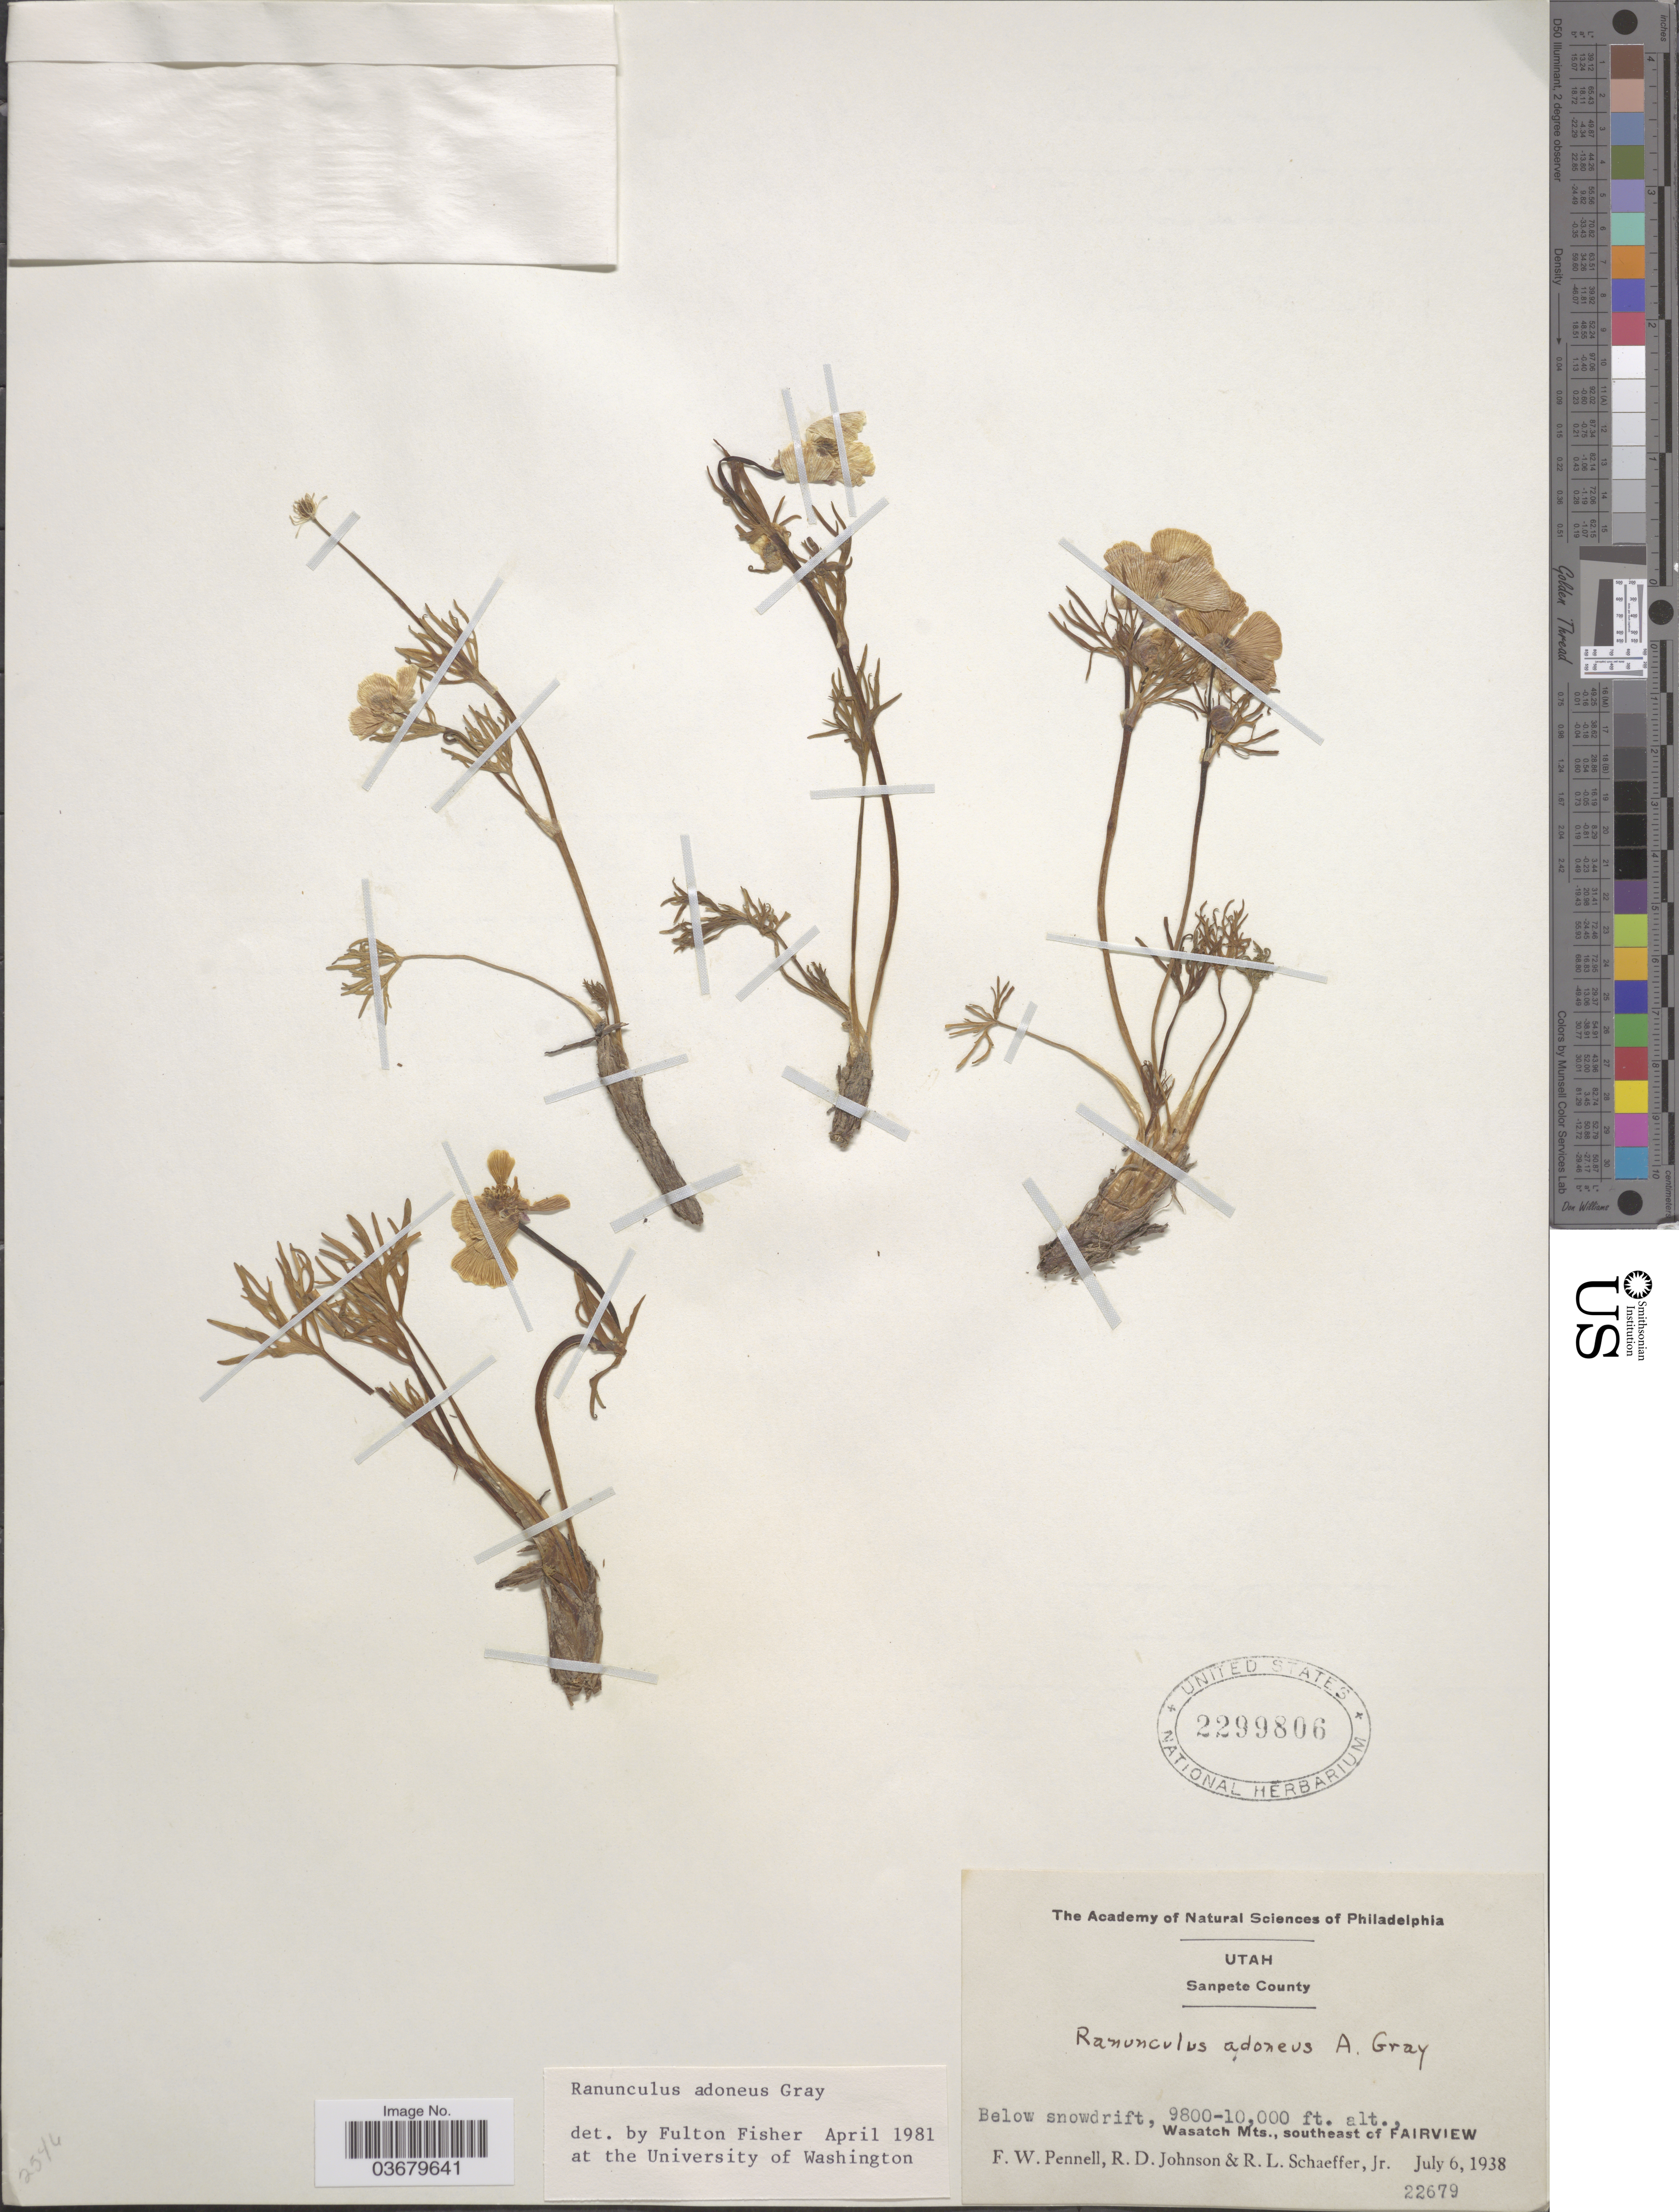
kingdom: Plantae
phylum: Tracheophyta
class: Magnoliopsida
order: Ranunculales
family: Ranunculaceae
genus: Ranunculus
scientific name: Ranunculus adoneus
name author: A. Gray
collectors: F. W. Pennell, R. D. Johnson & R. L. Schaeffer Jr.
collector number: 22679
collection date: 1938-07-06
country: United States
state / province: Utah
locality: Sanpete County. Wasatch Mts., southeast of Fairview.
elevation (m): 2987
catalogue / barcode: US 2299806